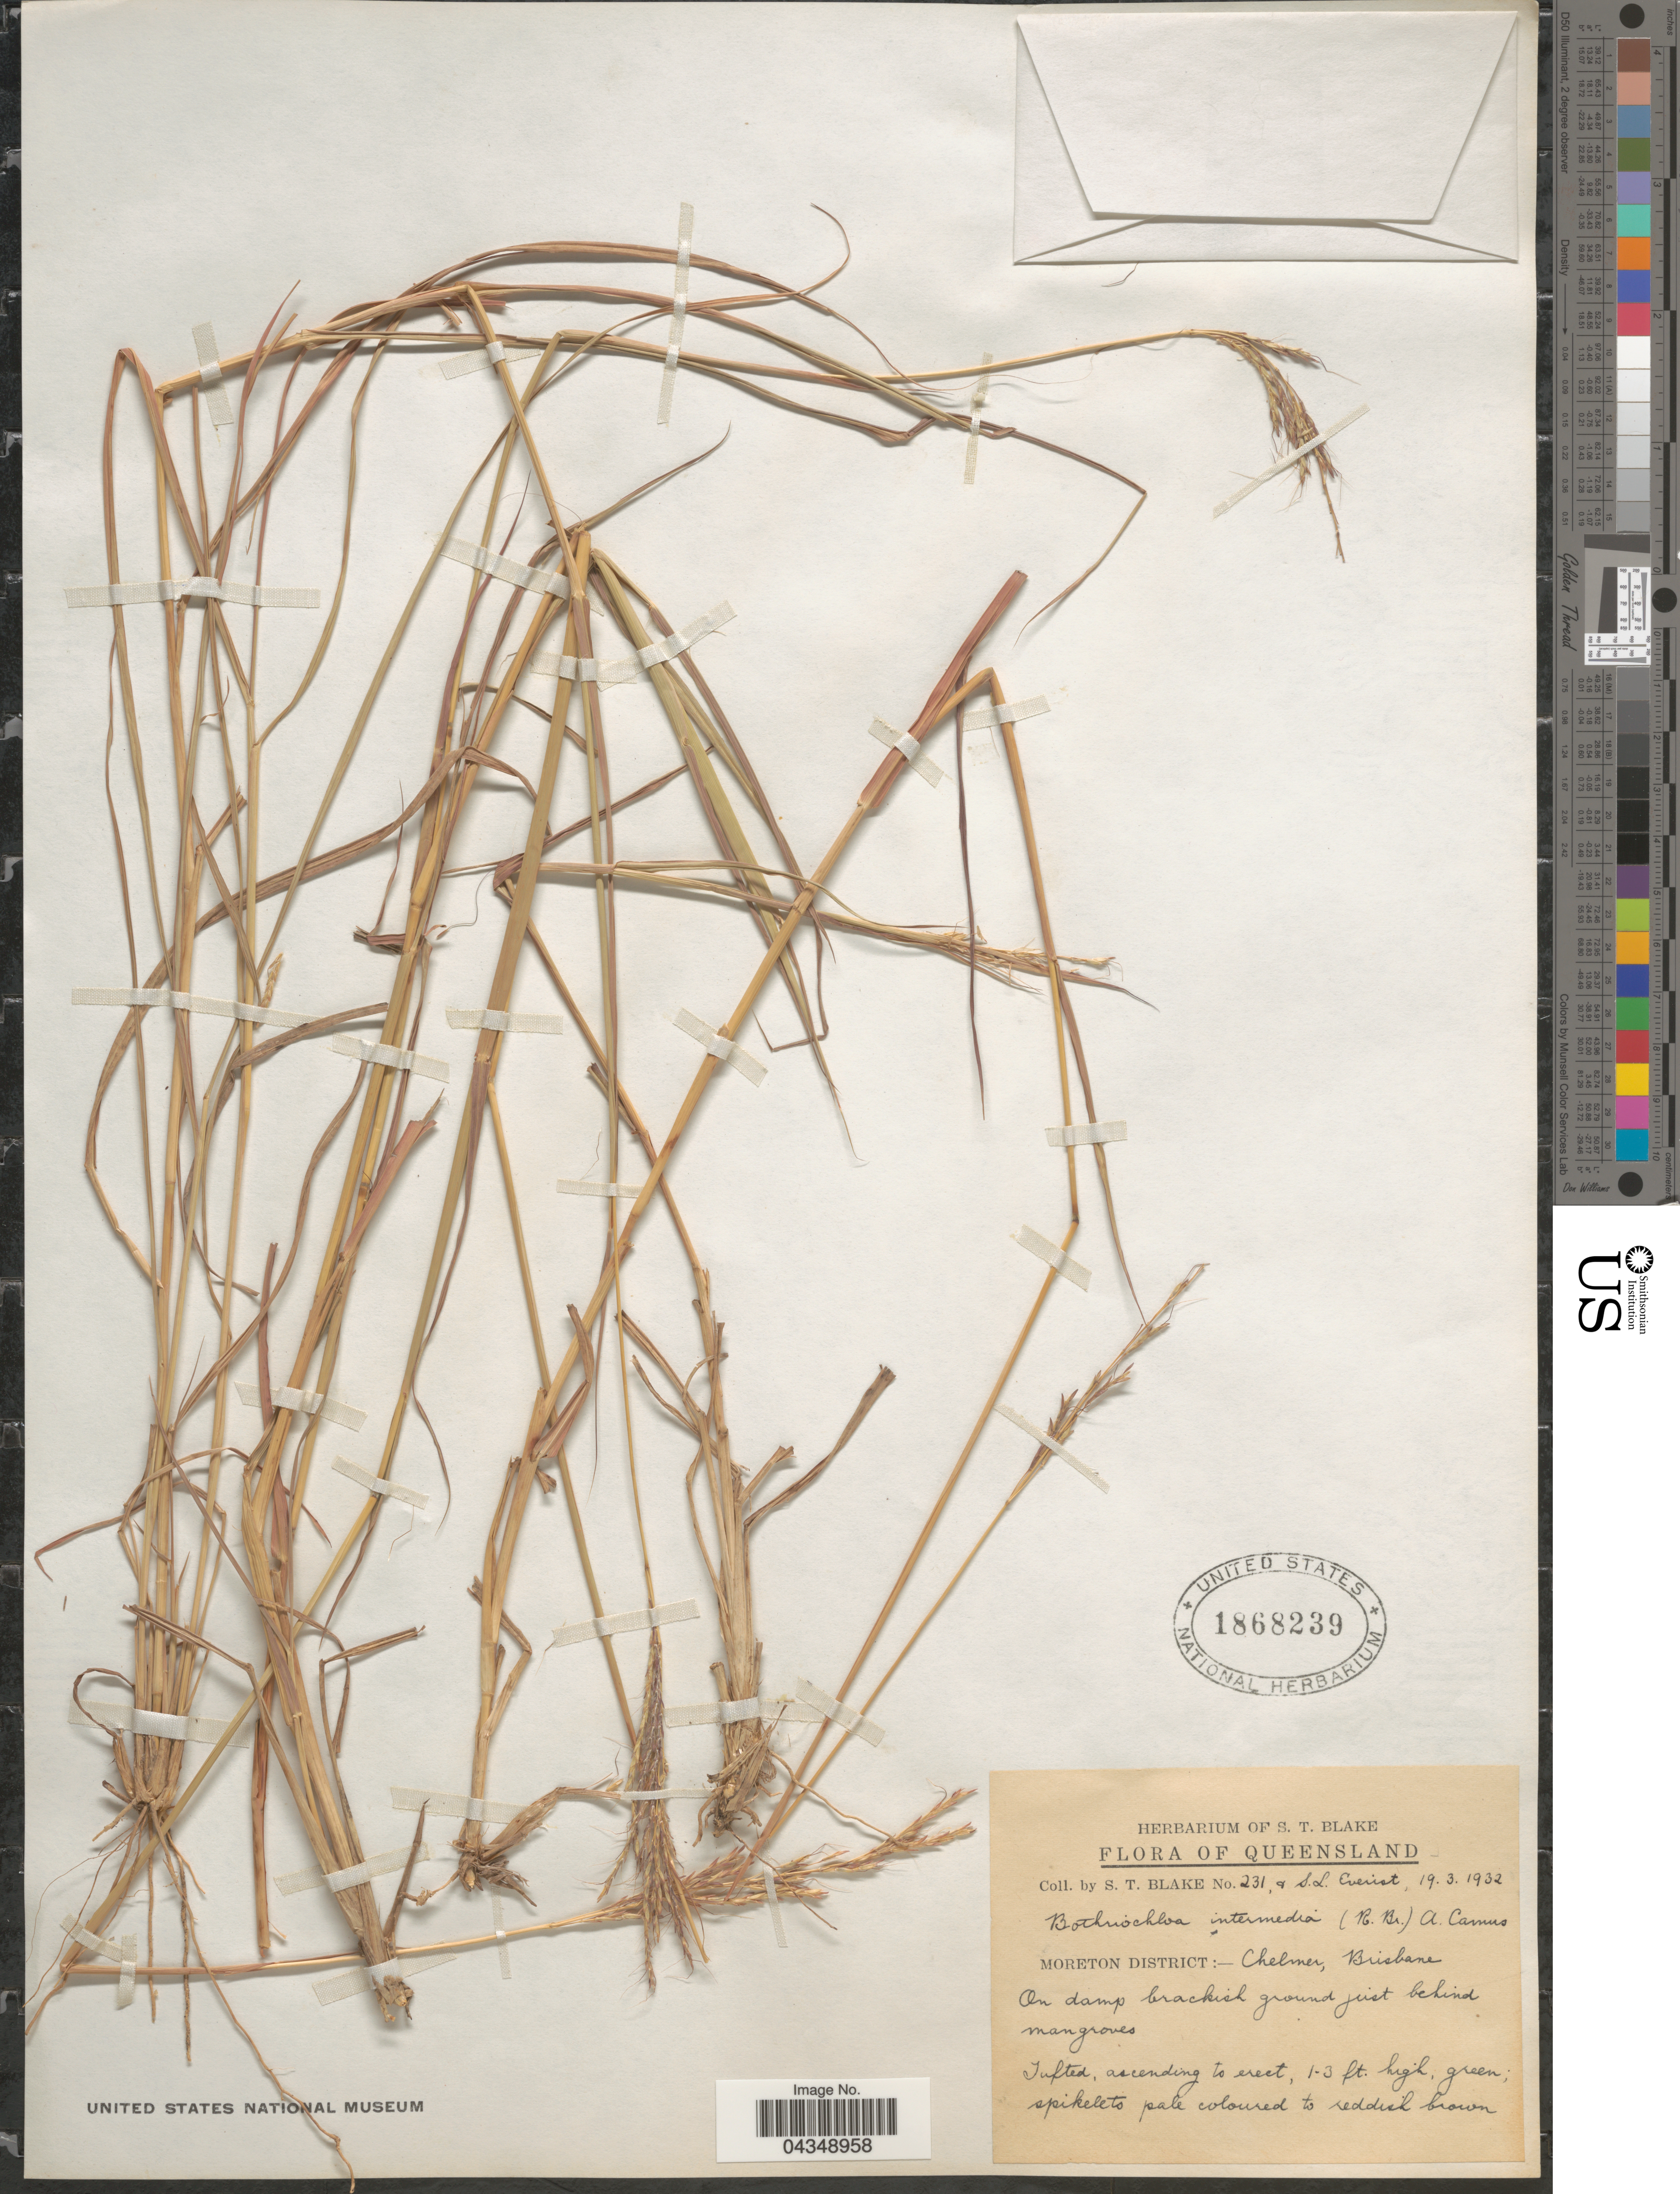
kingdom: Plantae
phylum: Tracheophyta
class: Liliopsida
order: Poales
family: Poaceae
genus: Bothriochloa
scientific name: Bothriochloa bladhii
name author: (Retz.) S.T. Blake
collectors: S. T. Blake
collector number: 231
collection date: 1932-03-19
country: Australia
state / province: Queensland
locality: Moreton District: Chelmer, Brisbane.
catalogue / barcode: US 1868239